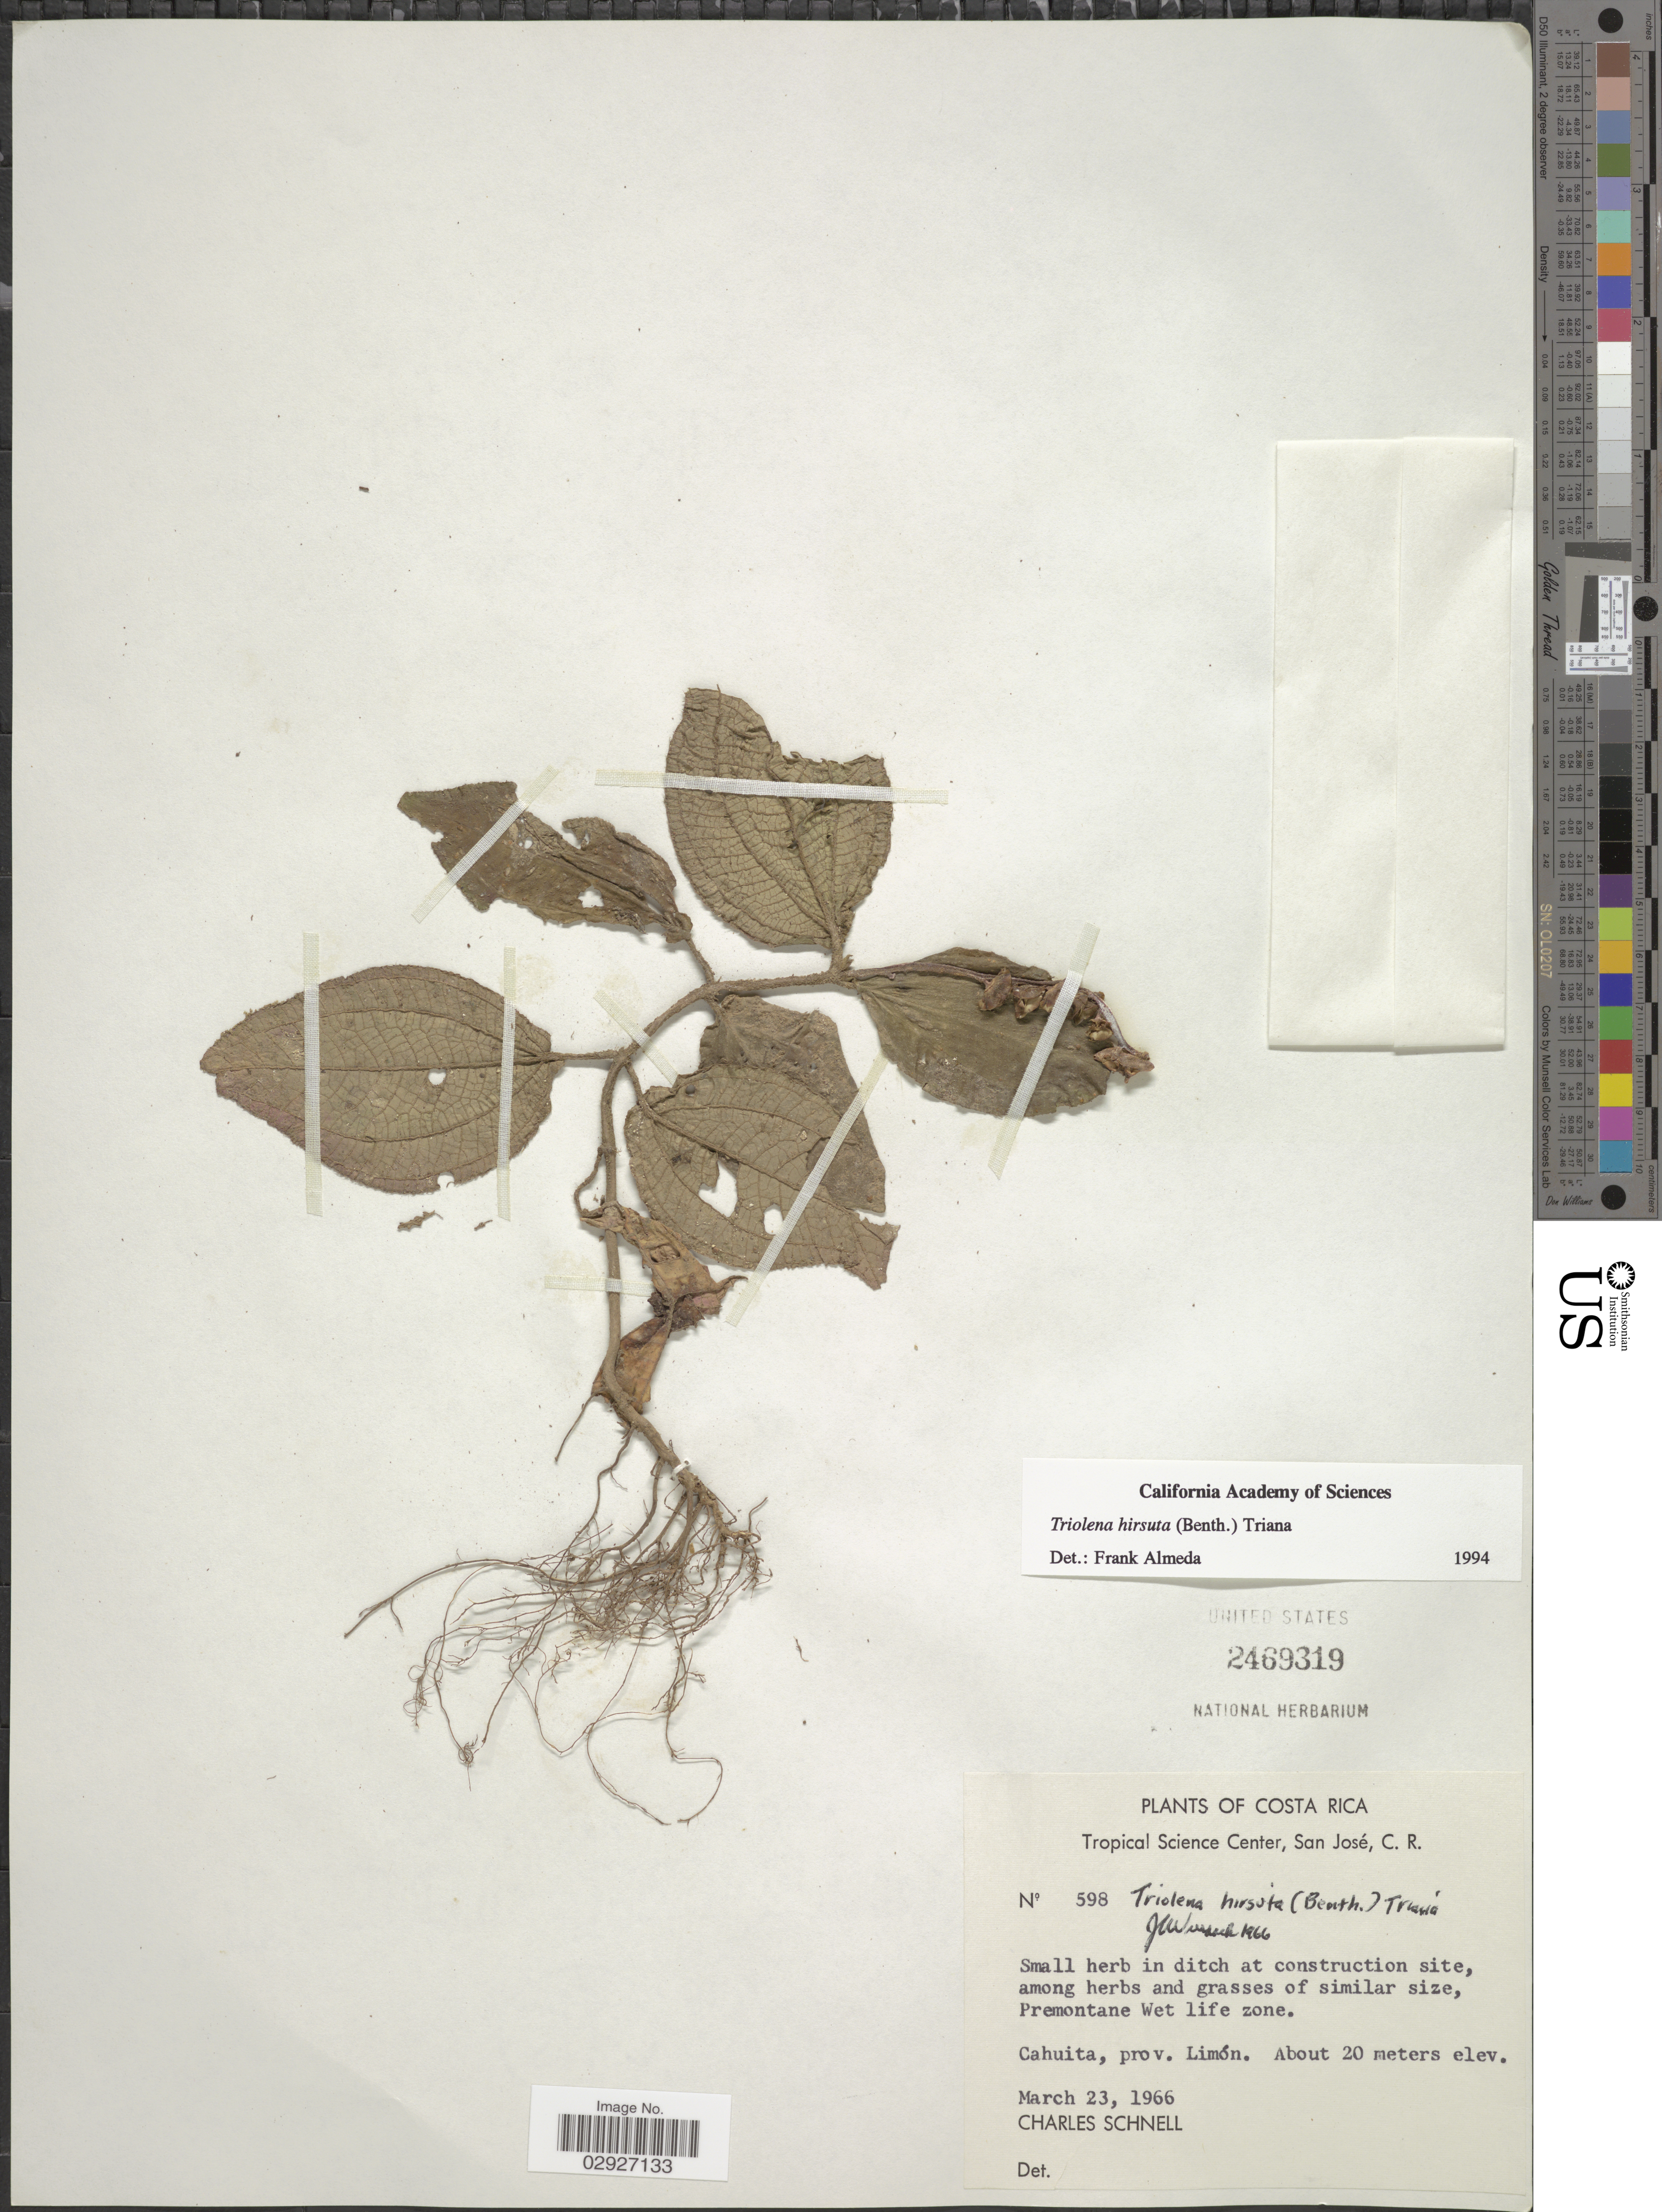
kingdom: Plantae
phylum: Tracheophyta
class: Magnoliopsida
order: Myrtales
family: Melastomataceae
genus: Triolena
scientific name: Triolena hirsuta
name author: (Benth.) Triana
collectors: C. Schnell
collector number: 598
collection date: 1966-03-23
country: Costa Rica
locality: Tropical Science Center, San José, Premontane Wet Life Zone, Cahuita, prov. Limón.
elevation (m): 20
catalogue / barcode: US 2469319